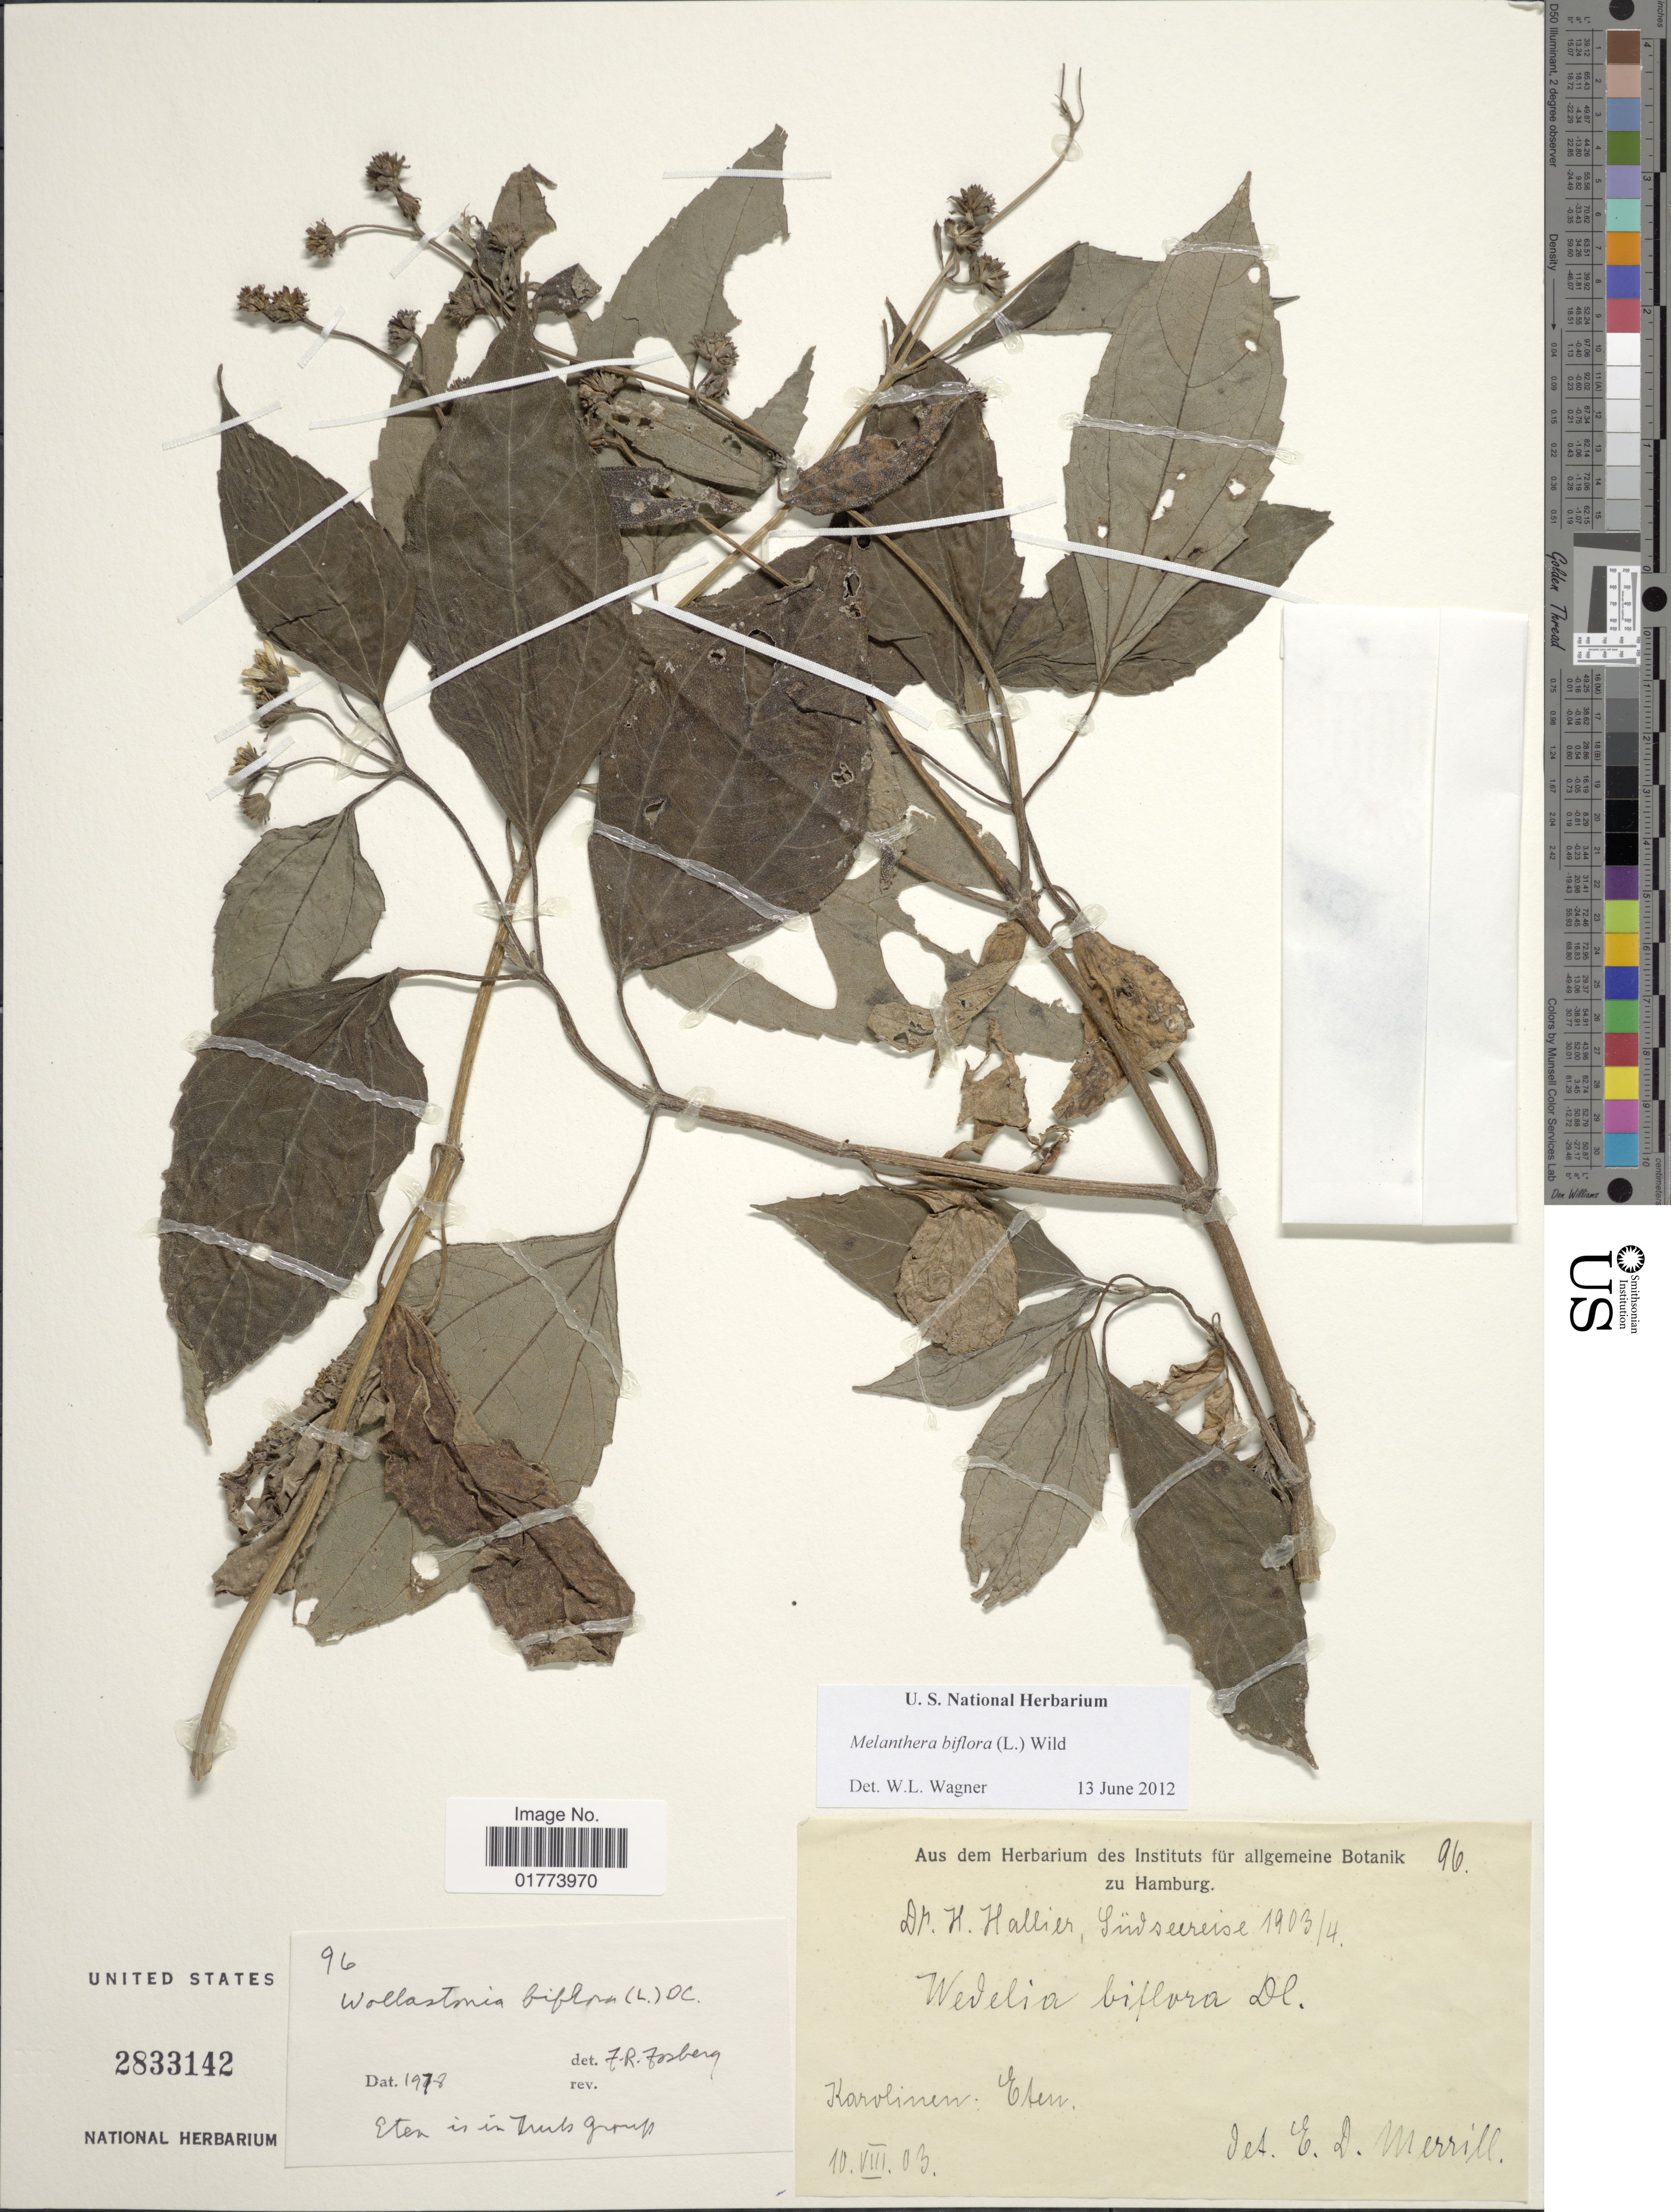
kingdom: Plantae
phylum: Tracheophyta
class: Magnoliopsida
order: Asterales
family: Asteraceae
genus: Wollastonia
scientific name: Wollastonia biflora var. biflora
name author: (L.) DC.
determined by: Wagner, W. L., (BOT), Smithsonian Institution - National Museum of Natural History (UNITED STATES)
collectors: H. G. Hallier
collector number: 96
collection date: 1903-04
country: Micronesia, Federated States of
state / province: Truk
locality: Karolinen: Eten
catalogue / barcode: US 2833142